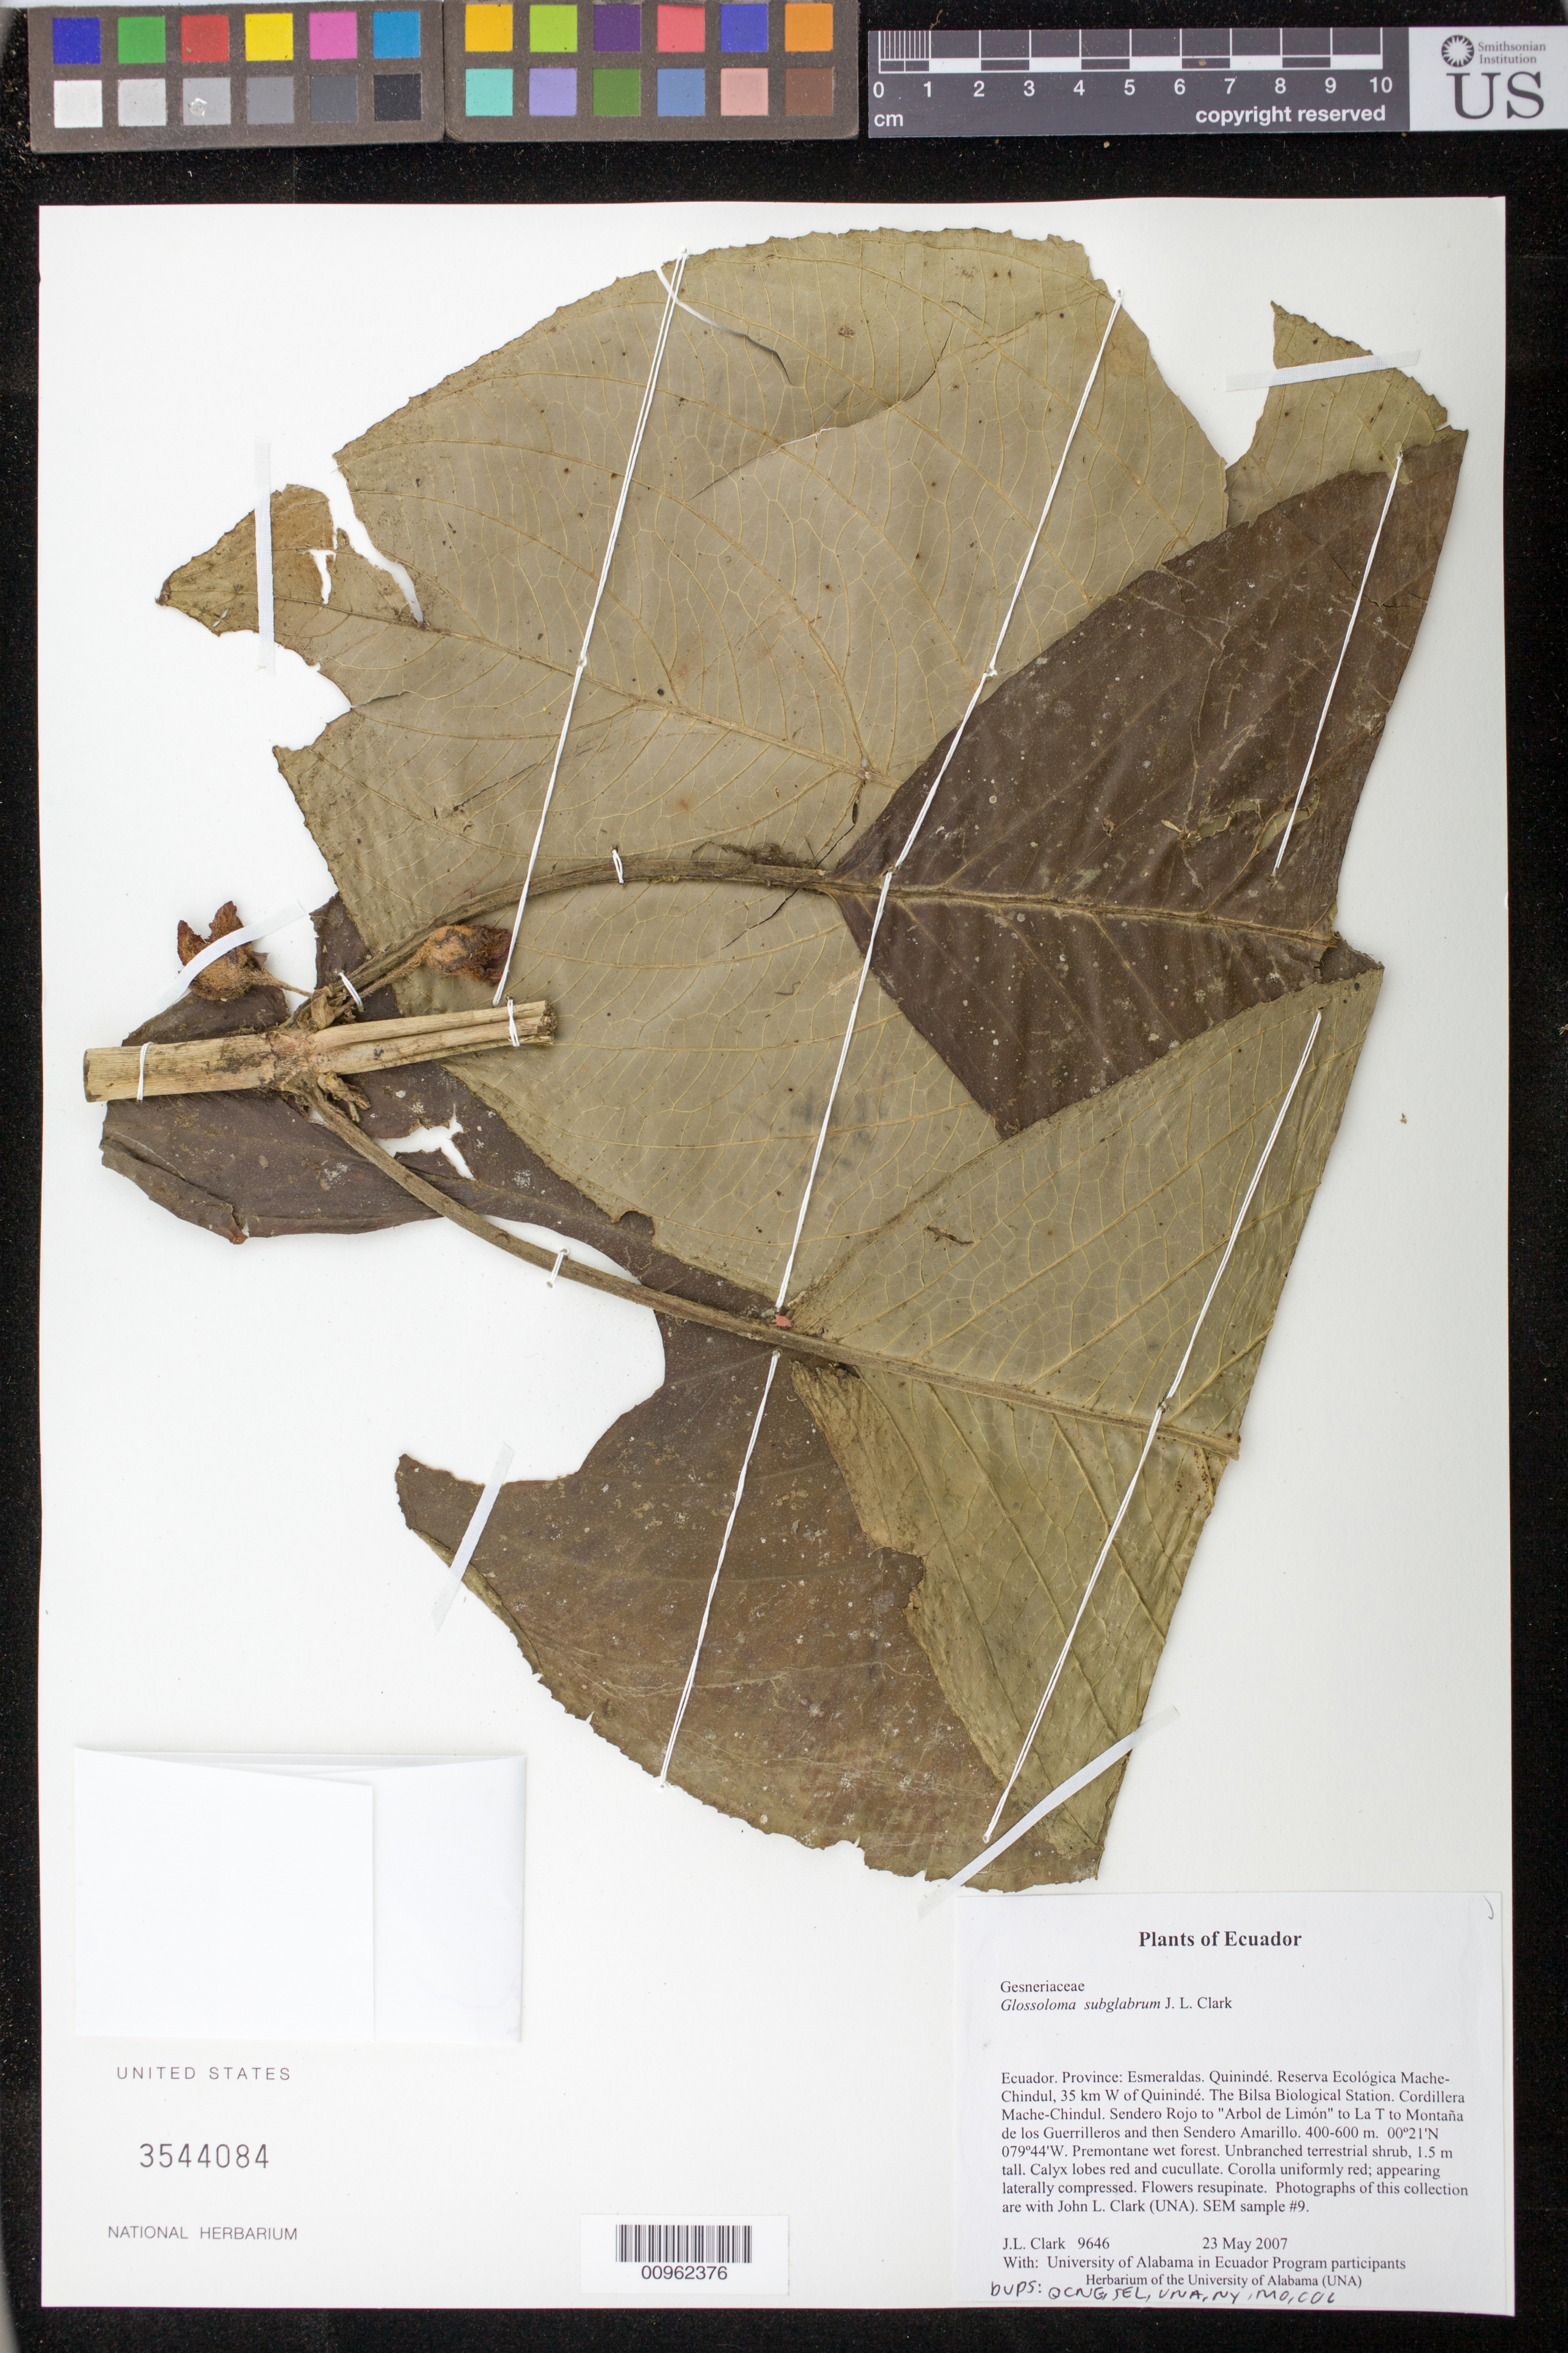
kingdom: Plantae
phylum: Tracheophyta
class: Magnoliopsida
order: Lamiales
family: Gesneriaceae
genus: Glossoloma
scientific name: Glossoloma subglabrum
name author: J.L. Clark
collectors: J. L. Clark & University of Alabama in Ecuador Program participants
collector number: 9646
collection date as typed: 23 May 2007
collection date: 2007-05-23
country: Ecuador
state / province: Esmeraldas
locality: Quinindé. Reserva Ecológica Mache-Chindul, 35 km W of Quinindé. The Bilsa Biological Station. Cordillera Mache-Chindul. Sendero Rojo to "Arbol de Limón" to La T to Montaña de los Guerrilleros and then Sendero Amarillo.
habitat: Premontane wet forest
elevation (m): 400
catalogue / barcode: US 3544084